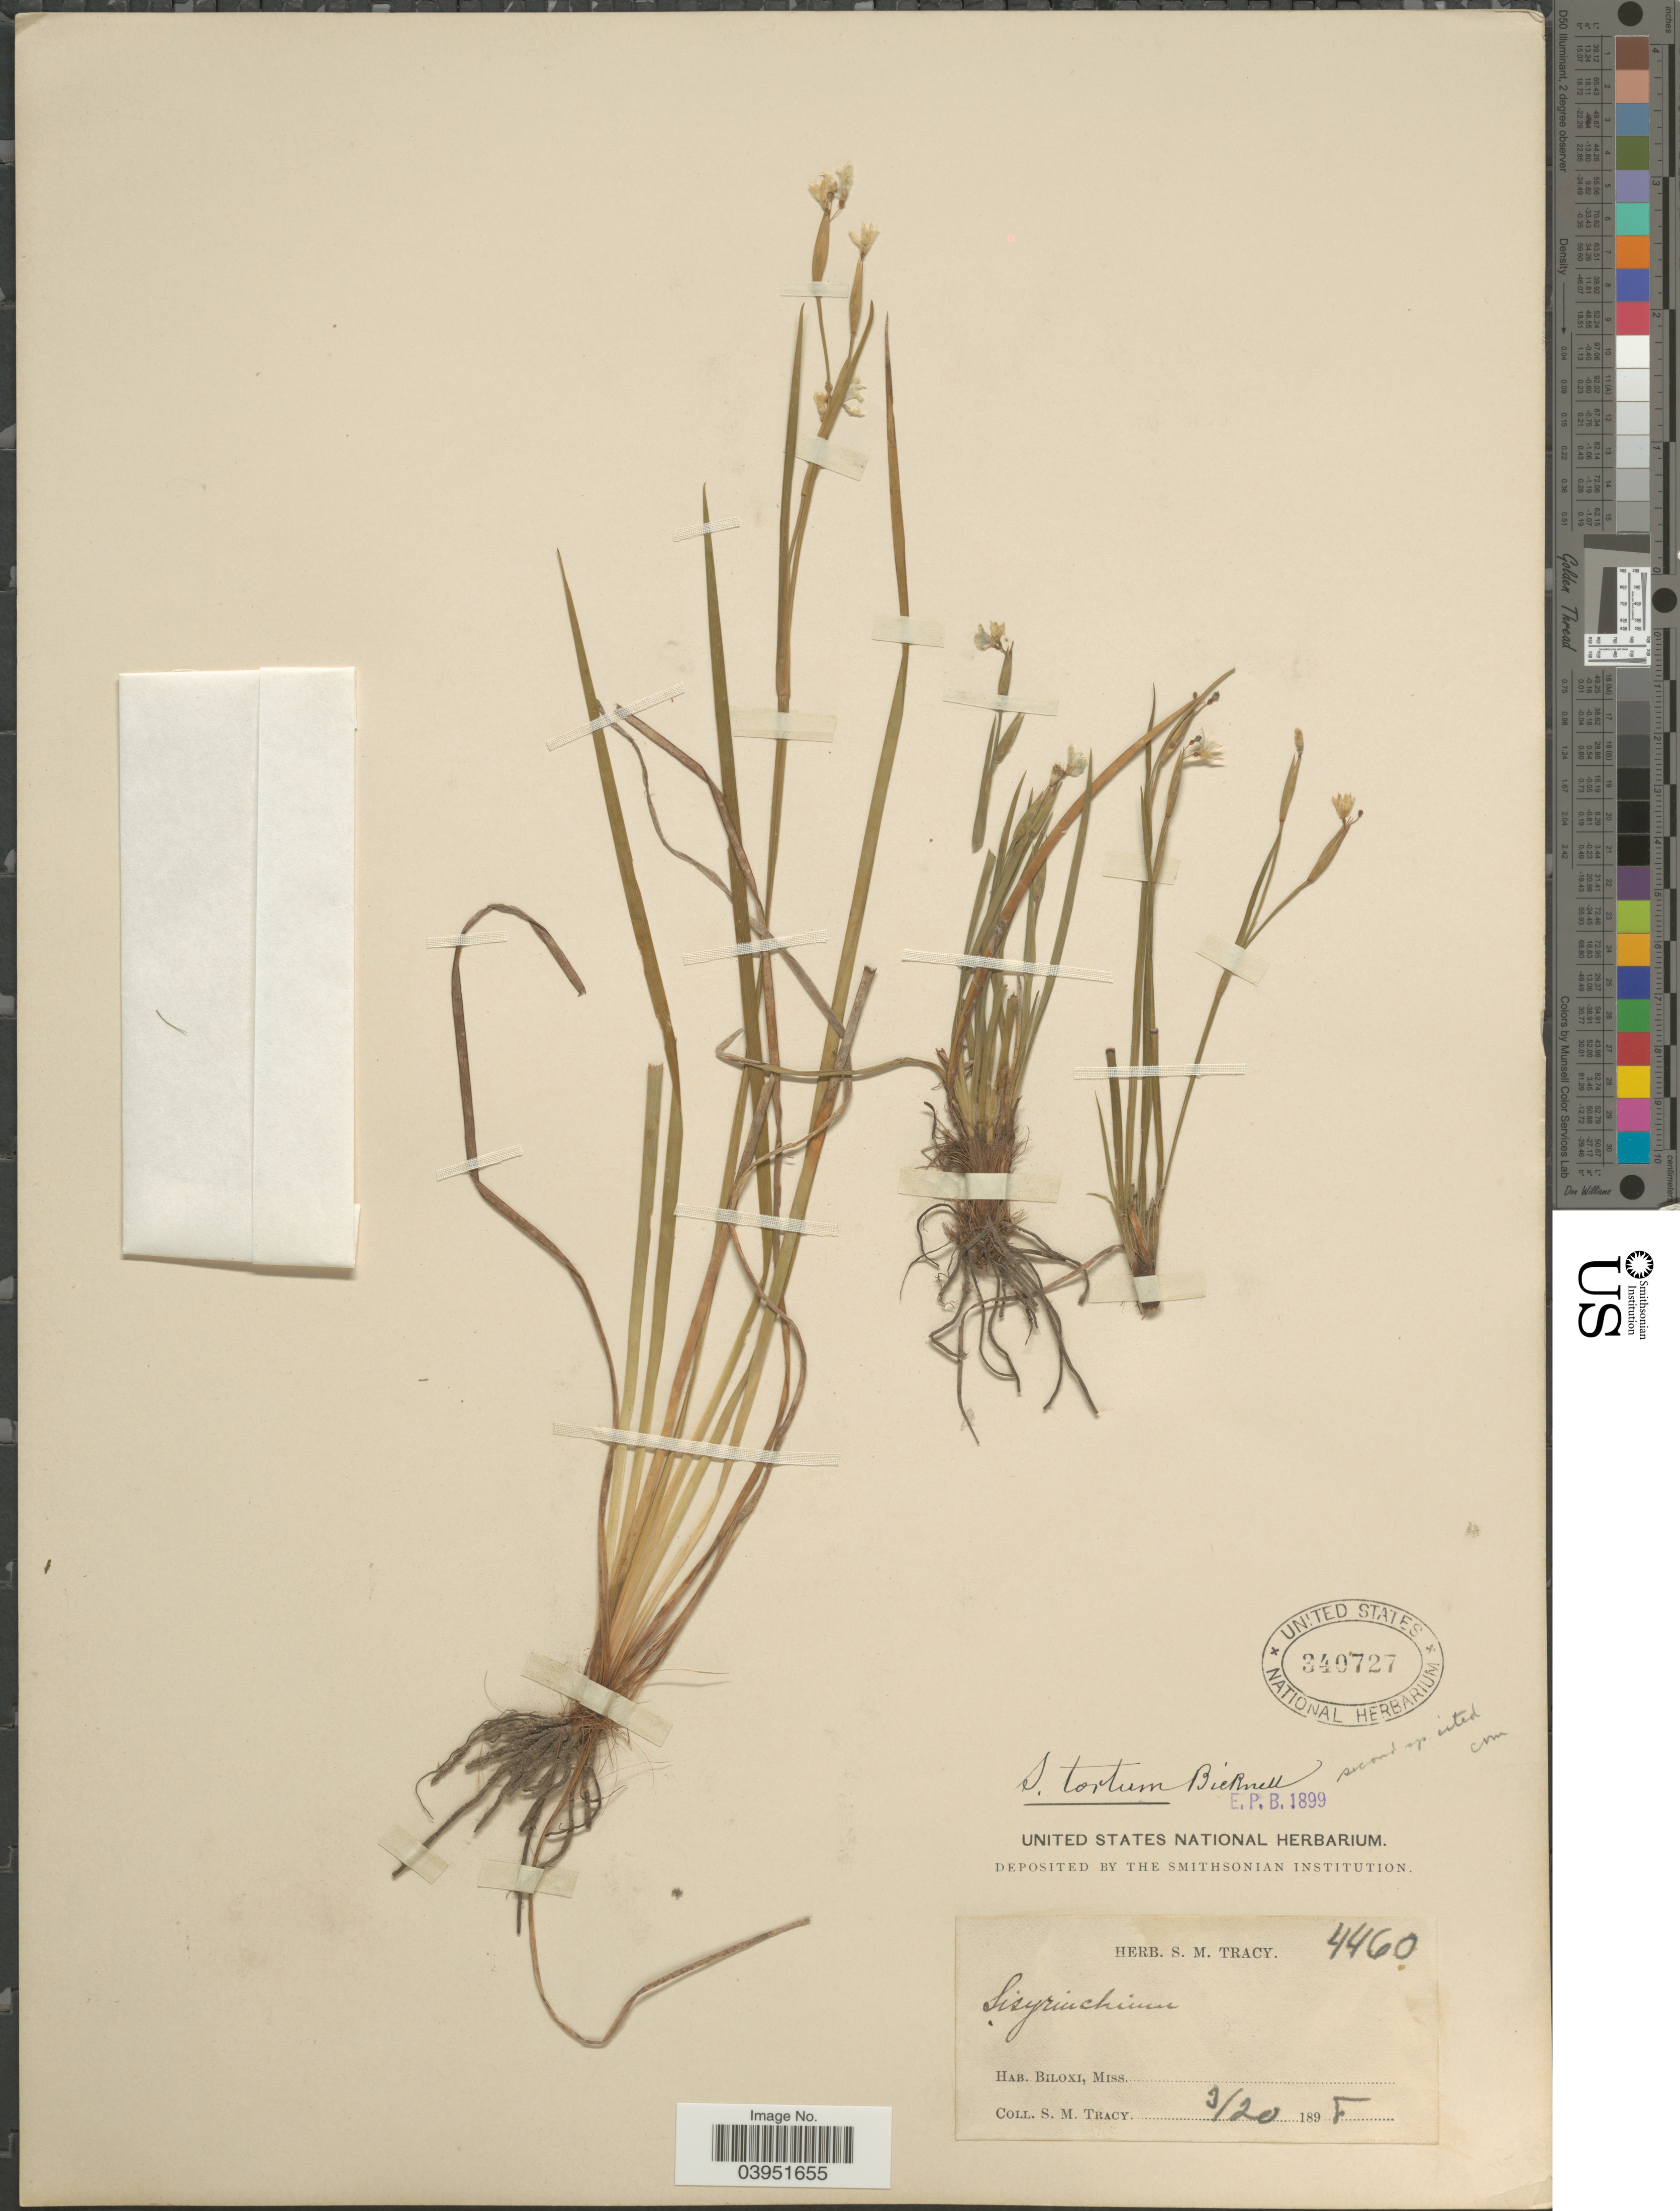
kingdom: Plantae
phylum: Tracheophyta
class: Liliopsida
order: Asparagales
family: Iridaceae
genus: Sisyrinchium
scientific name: Sisyrinchium tortum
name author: E.P. Bicknell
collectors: S. M. Tracy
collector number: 4460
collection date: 1898-03-20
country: United States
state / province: Mississippi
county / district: Harrison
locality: Biloxi.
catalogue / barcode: US 340727